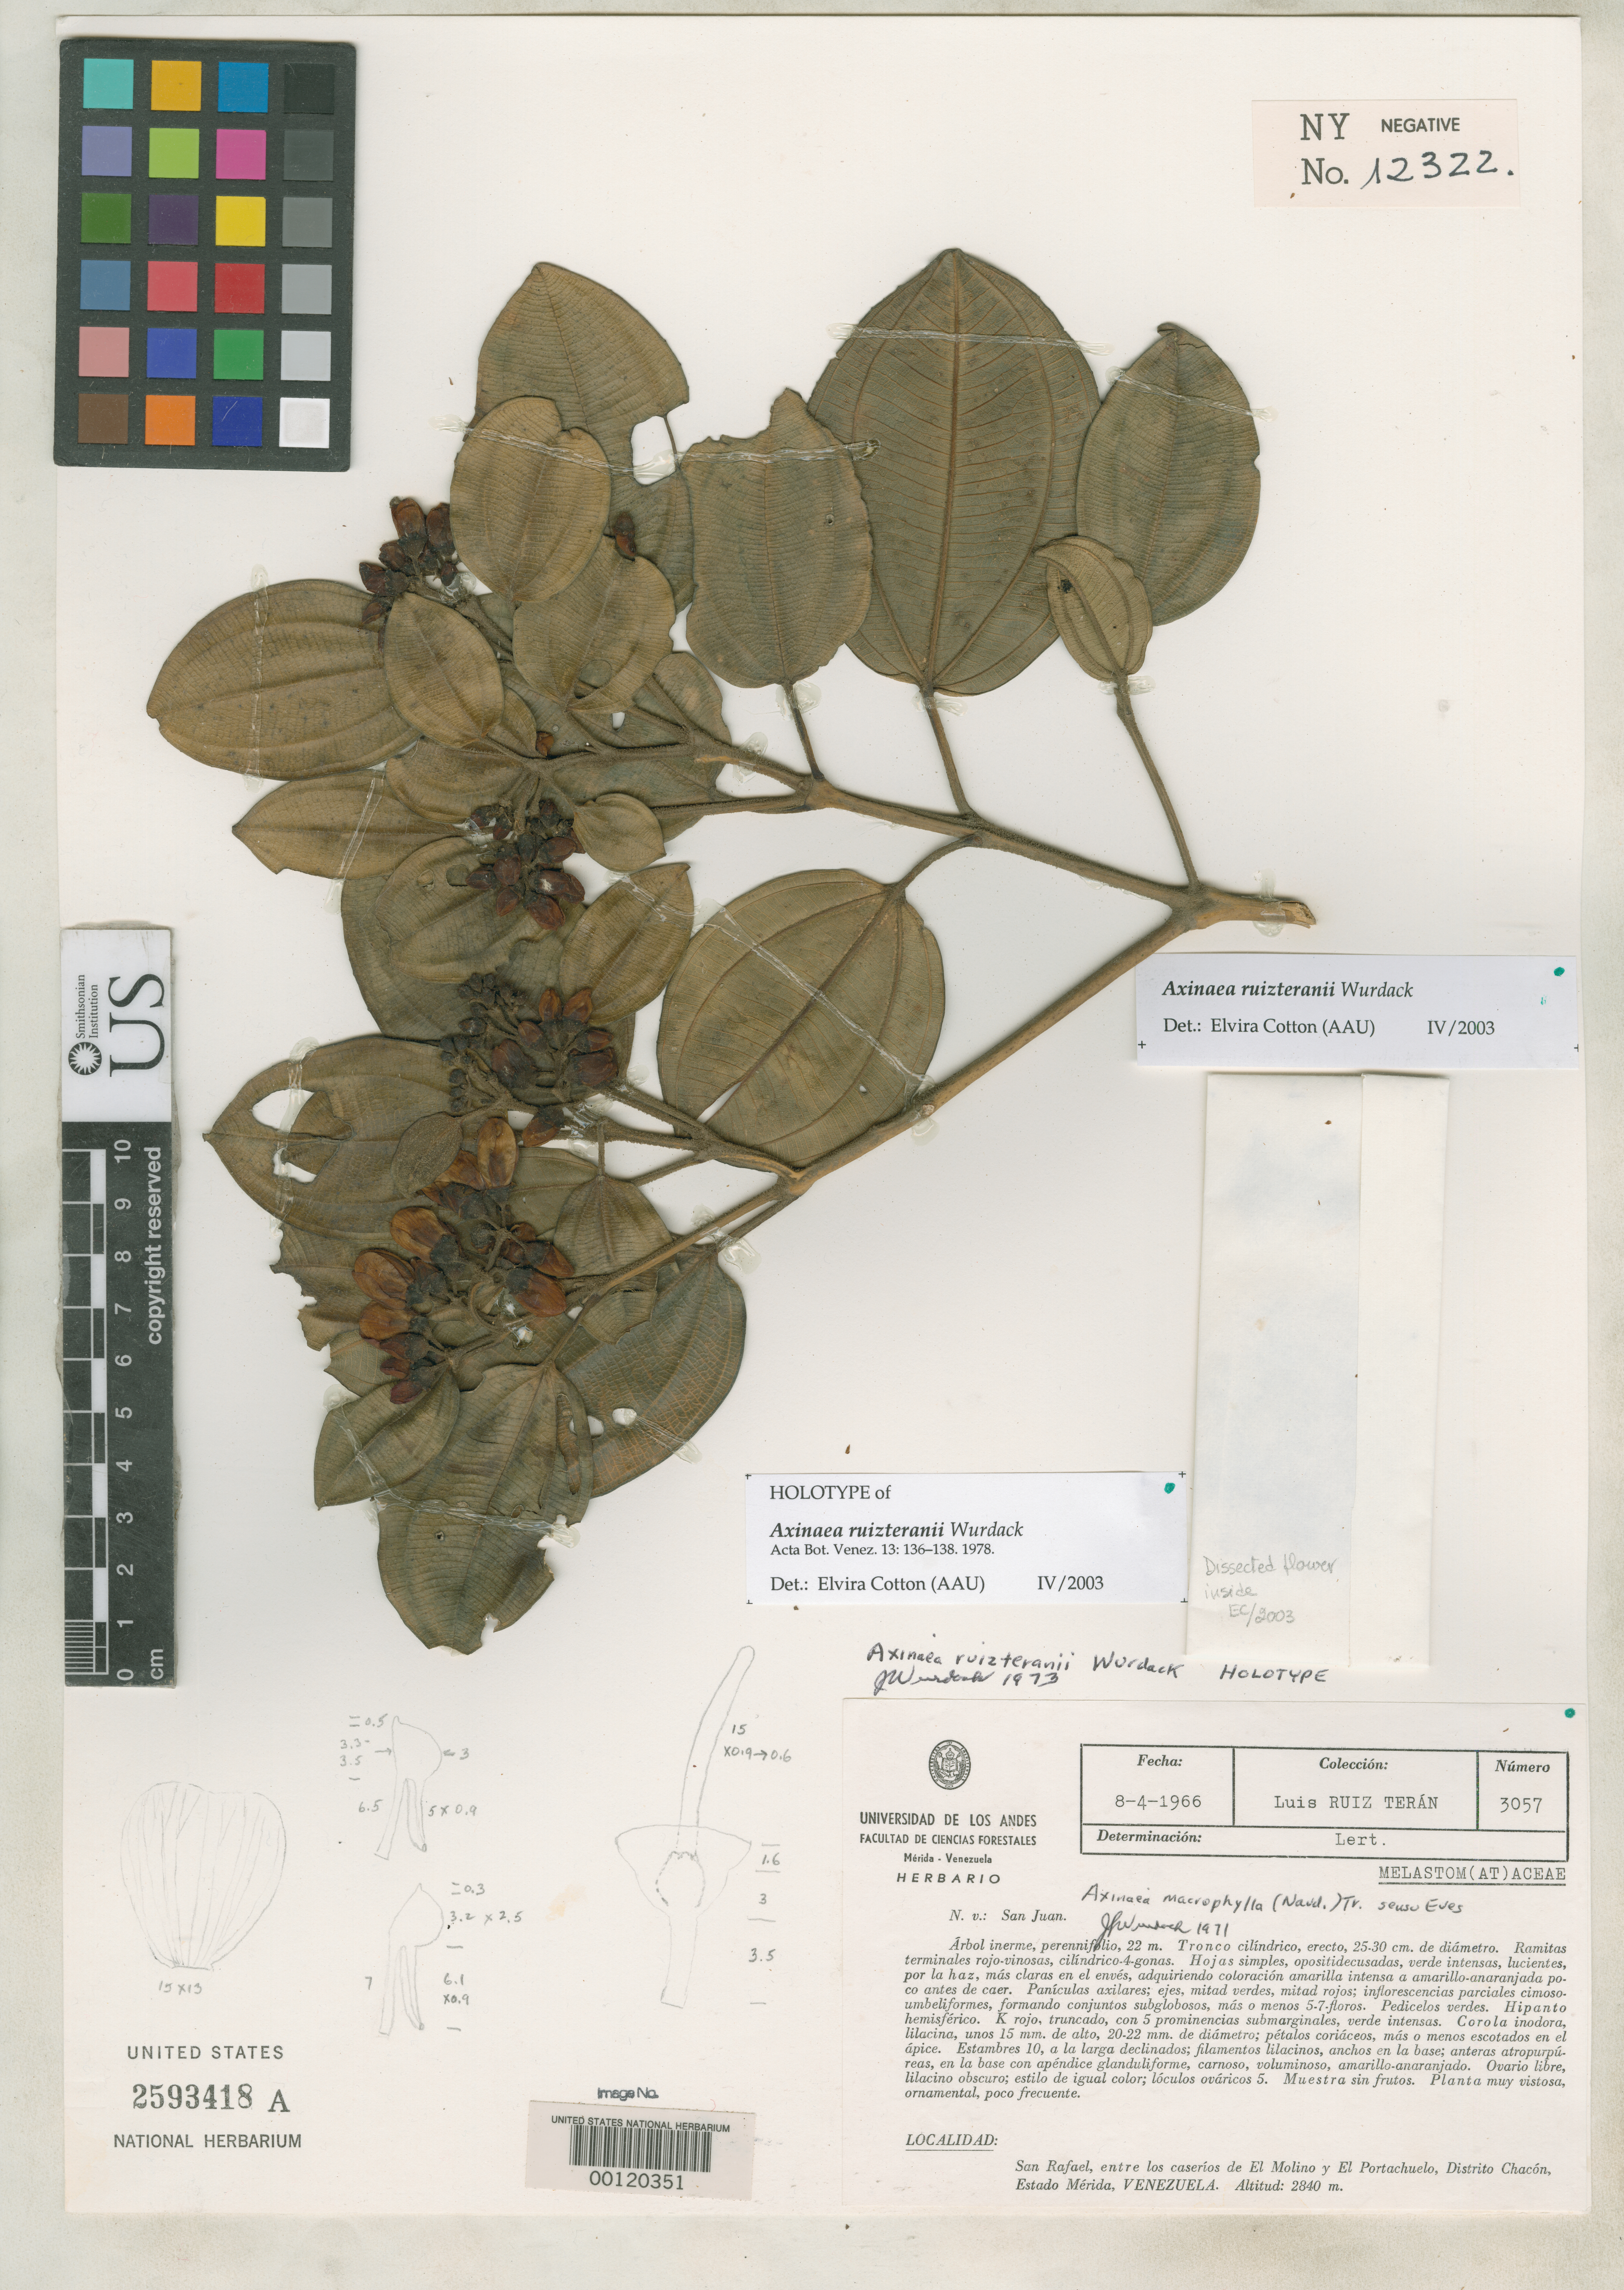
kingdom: Plantae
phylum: Tracheophyta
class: Magnoliopsida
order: Myrtales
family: Melastomataceae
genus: Axinaea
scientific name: Axinaea ruizteranii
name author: Wurdack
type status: Holotype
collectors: L. E. Ruíz-Terán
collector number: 3057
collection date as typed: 08 Apr 1966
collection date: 1966-04-08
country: Venezuela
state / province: Mérida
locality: El Molino-El Portachuelo.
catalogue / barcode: US 2593418A